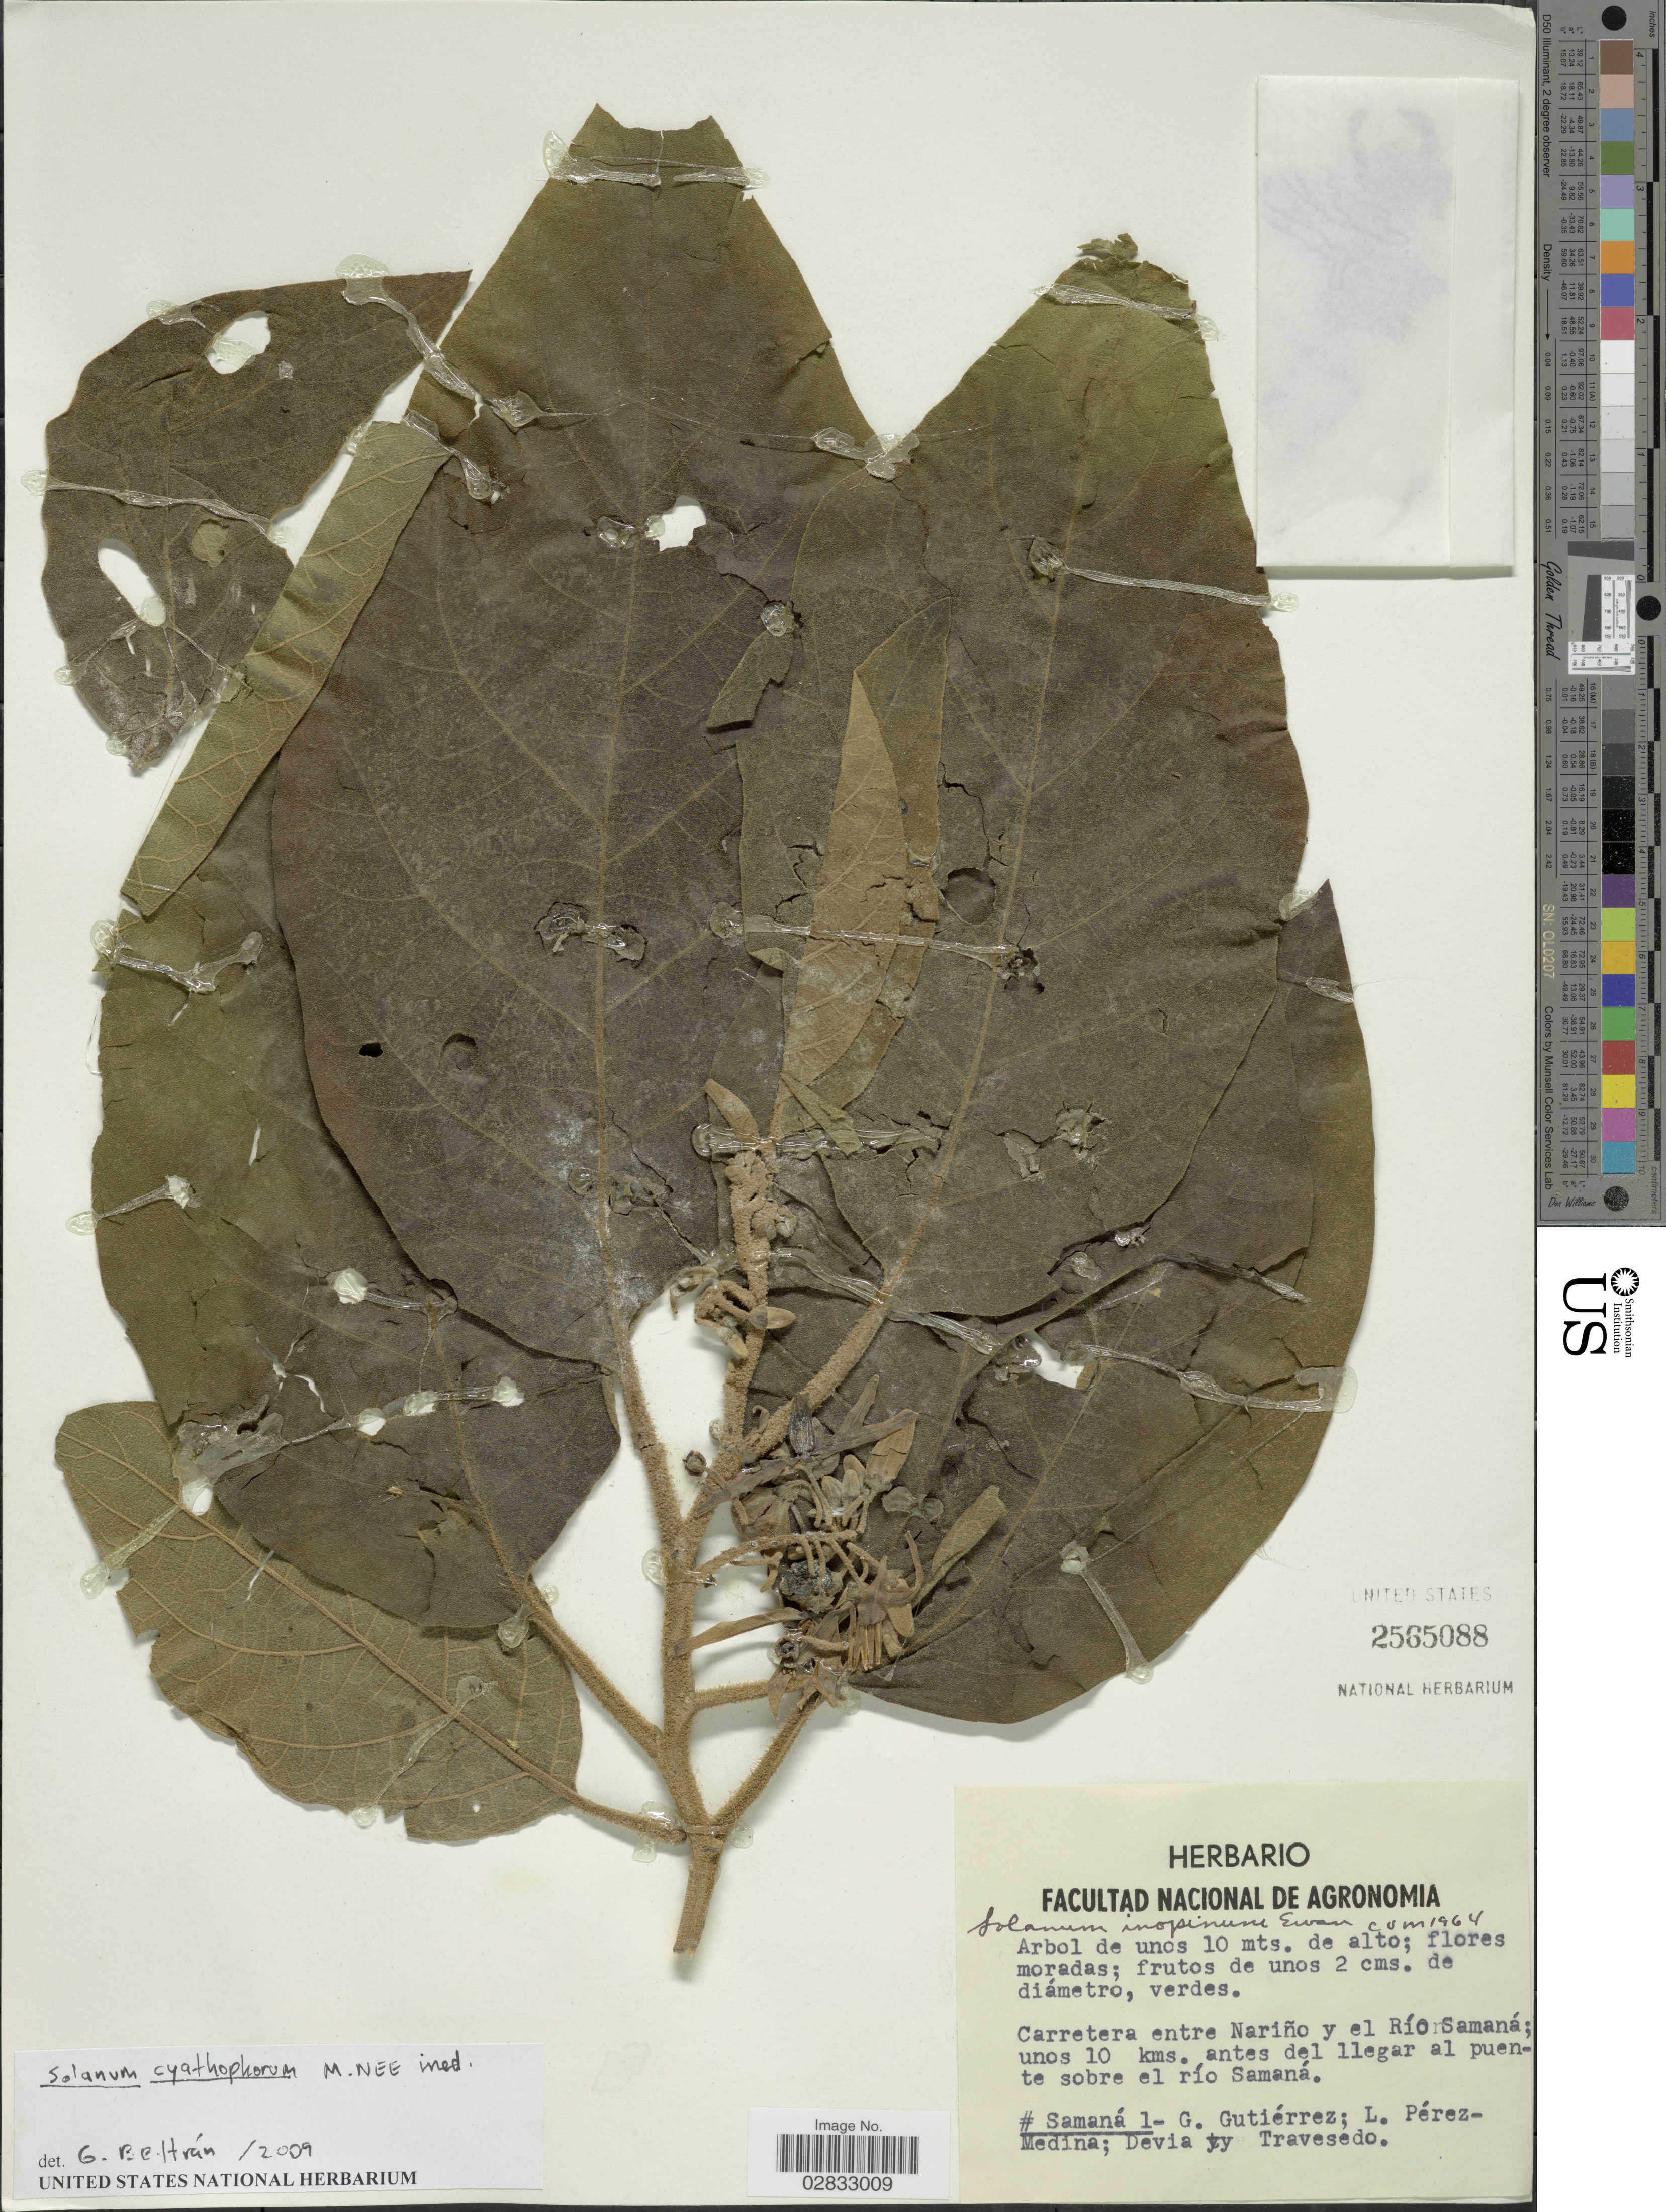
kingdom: Plantae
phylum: Tracheophyta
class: Magnoliopsida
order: Solanales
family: Solanaceae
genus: Solanum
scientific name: Solanum cyathophorum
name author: M. Nee & Farruggia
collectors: G. Gutiérrez, L. Pérez-Medina, -. Devia & Travesedo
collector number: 1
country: Colombia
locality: Carretera entre Nariño y el Río Samaná; unos 10 kms. antes del llegar al puente sobre el río Samaná.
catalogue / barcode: US 2565088